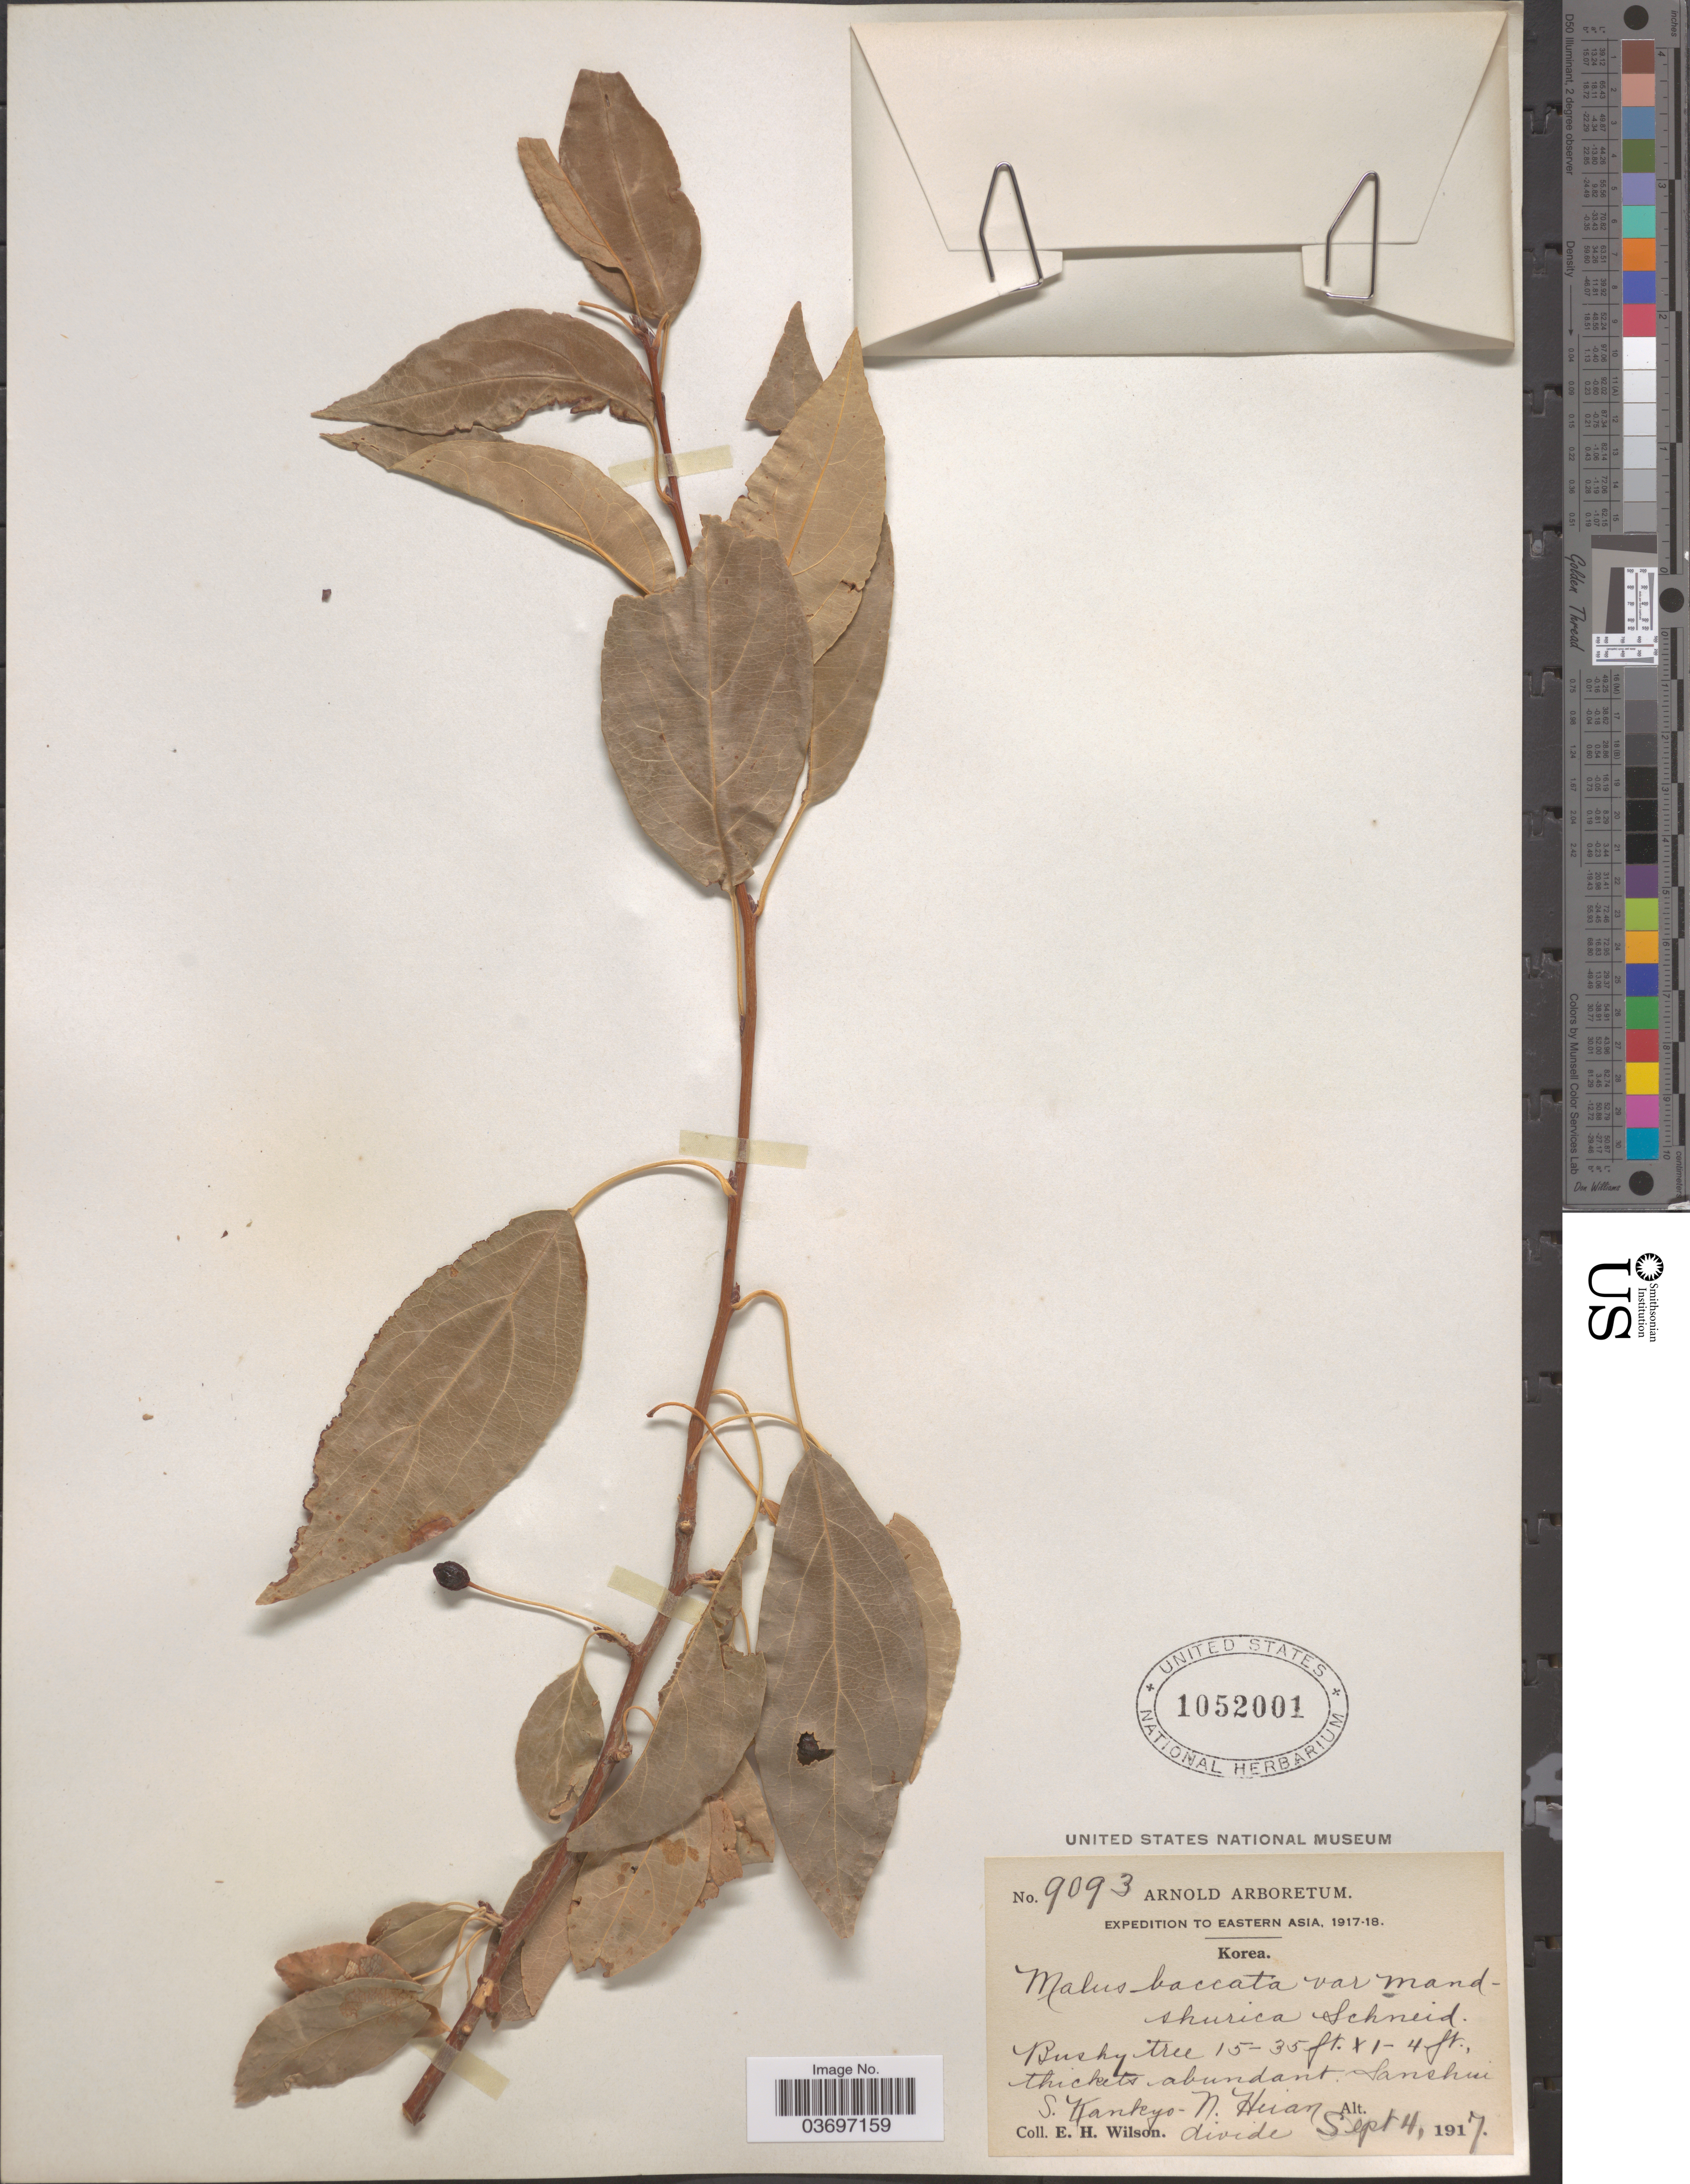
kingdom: Plantae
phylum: Tracheophyta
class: Magnoliopsida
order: Rosales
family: Rosaceae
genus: Malus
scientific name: Malus baccata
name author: (L.) Borkh.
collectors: E. Wilson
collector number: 9093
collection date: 1917-09-04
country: North Korea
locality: Sanshui. S. Kankyo- N. Heian.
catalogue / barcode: US 1052001